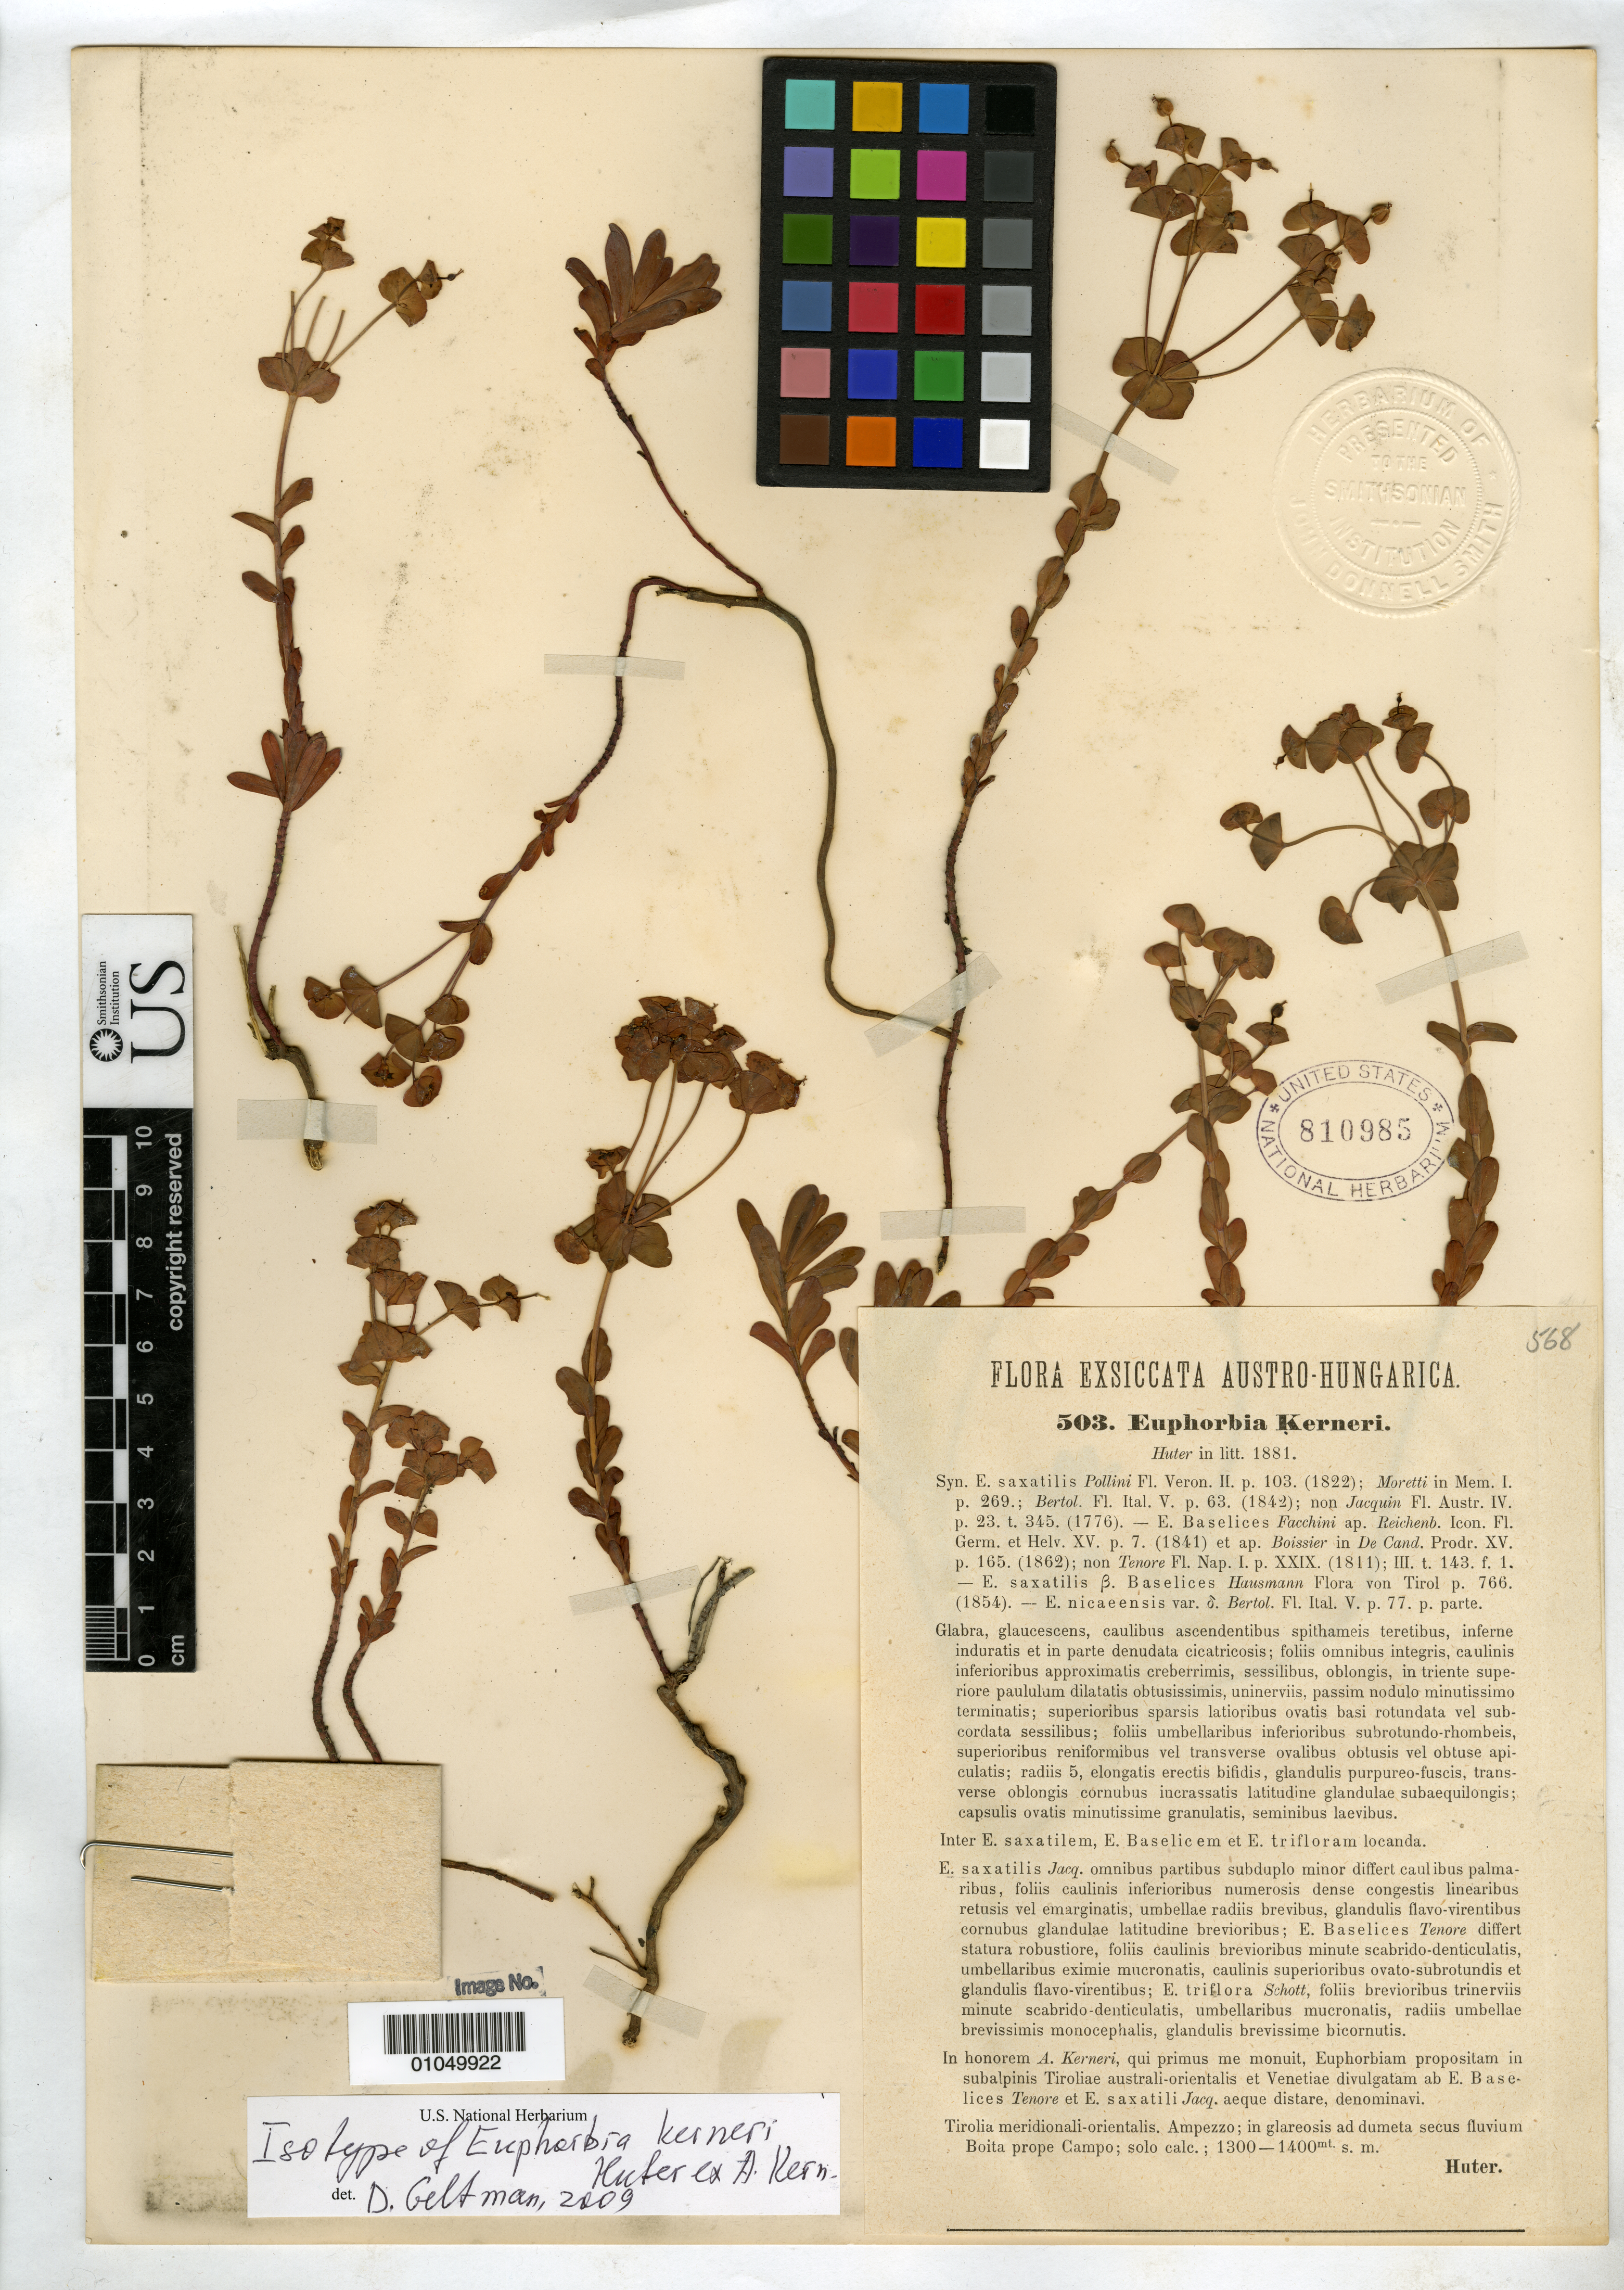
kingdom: Plantae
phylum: Tracheophyta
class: Magnoliopsida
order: Malpighiales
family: Euphorbiaceae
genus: Euphorbia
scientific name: Euphorbia kerneri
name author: Huter ex Kerner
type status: Isotype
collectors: R. Huter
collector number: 503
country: Italy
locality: Tirolia meridionali-orientalis. Ampezzo; in glareosis ad dumeta secus fluvium Boita prope Campo.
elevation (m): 1300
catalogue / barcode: US 810985